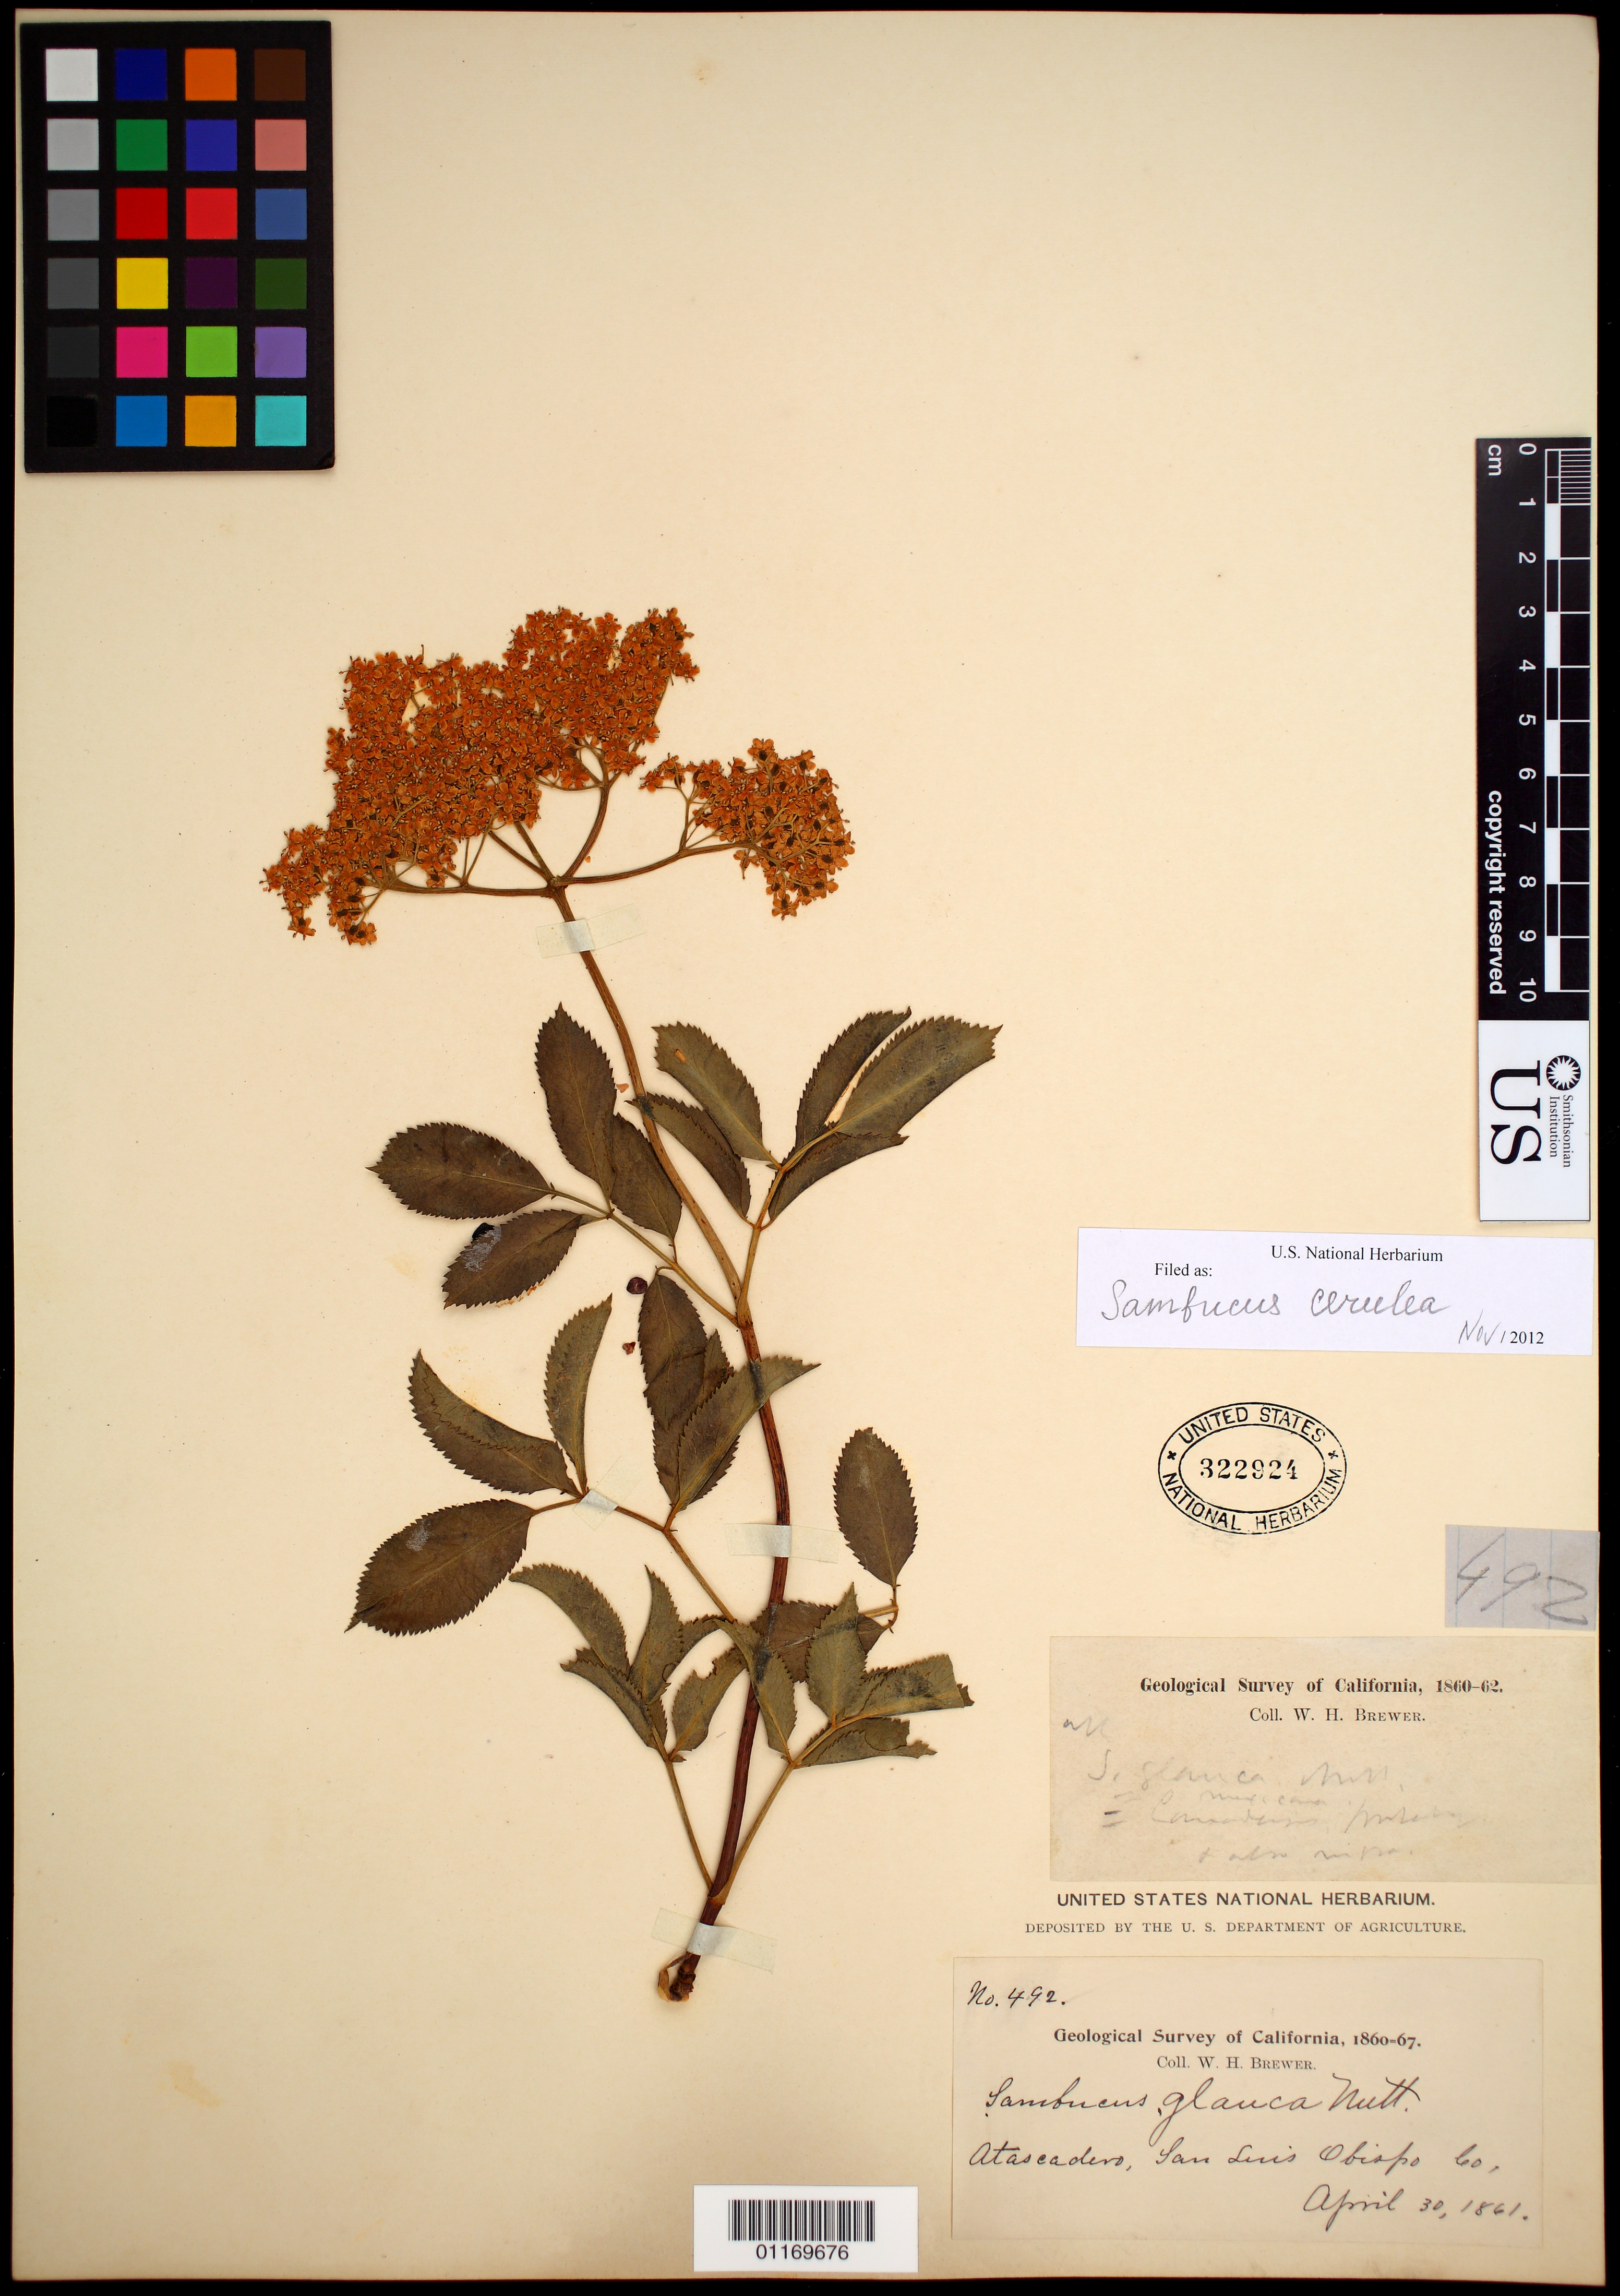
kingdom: Plantae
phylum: Tracheophyta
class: Magnoliopsida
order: Dipsacales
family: Viburnaceae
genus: Sambucus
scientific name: Sambucus cerulea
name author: Raf.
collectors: W. H. Brewer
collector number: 492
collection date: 1861-04-30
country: United States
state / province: California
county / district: San Luis Obispo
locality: Atascadero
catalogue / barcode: US 322924